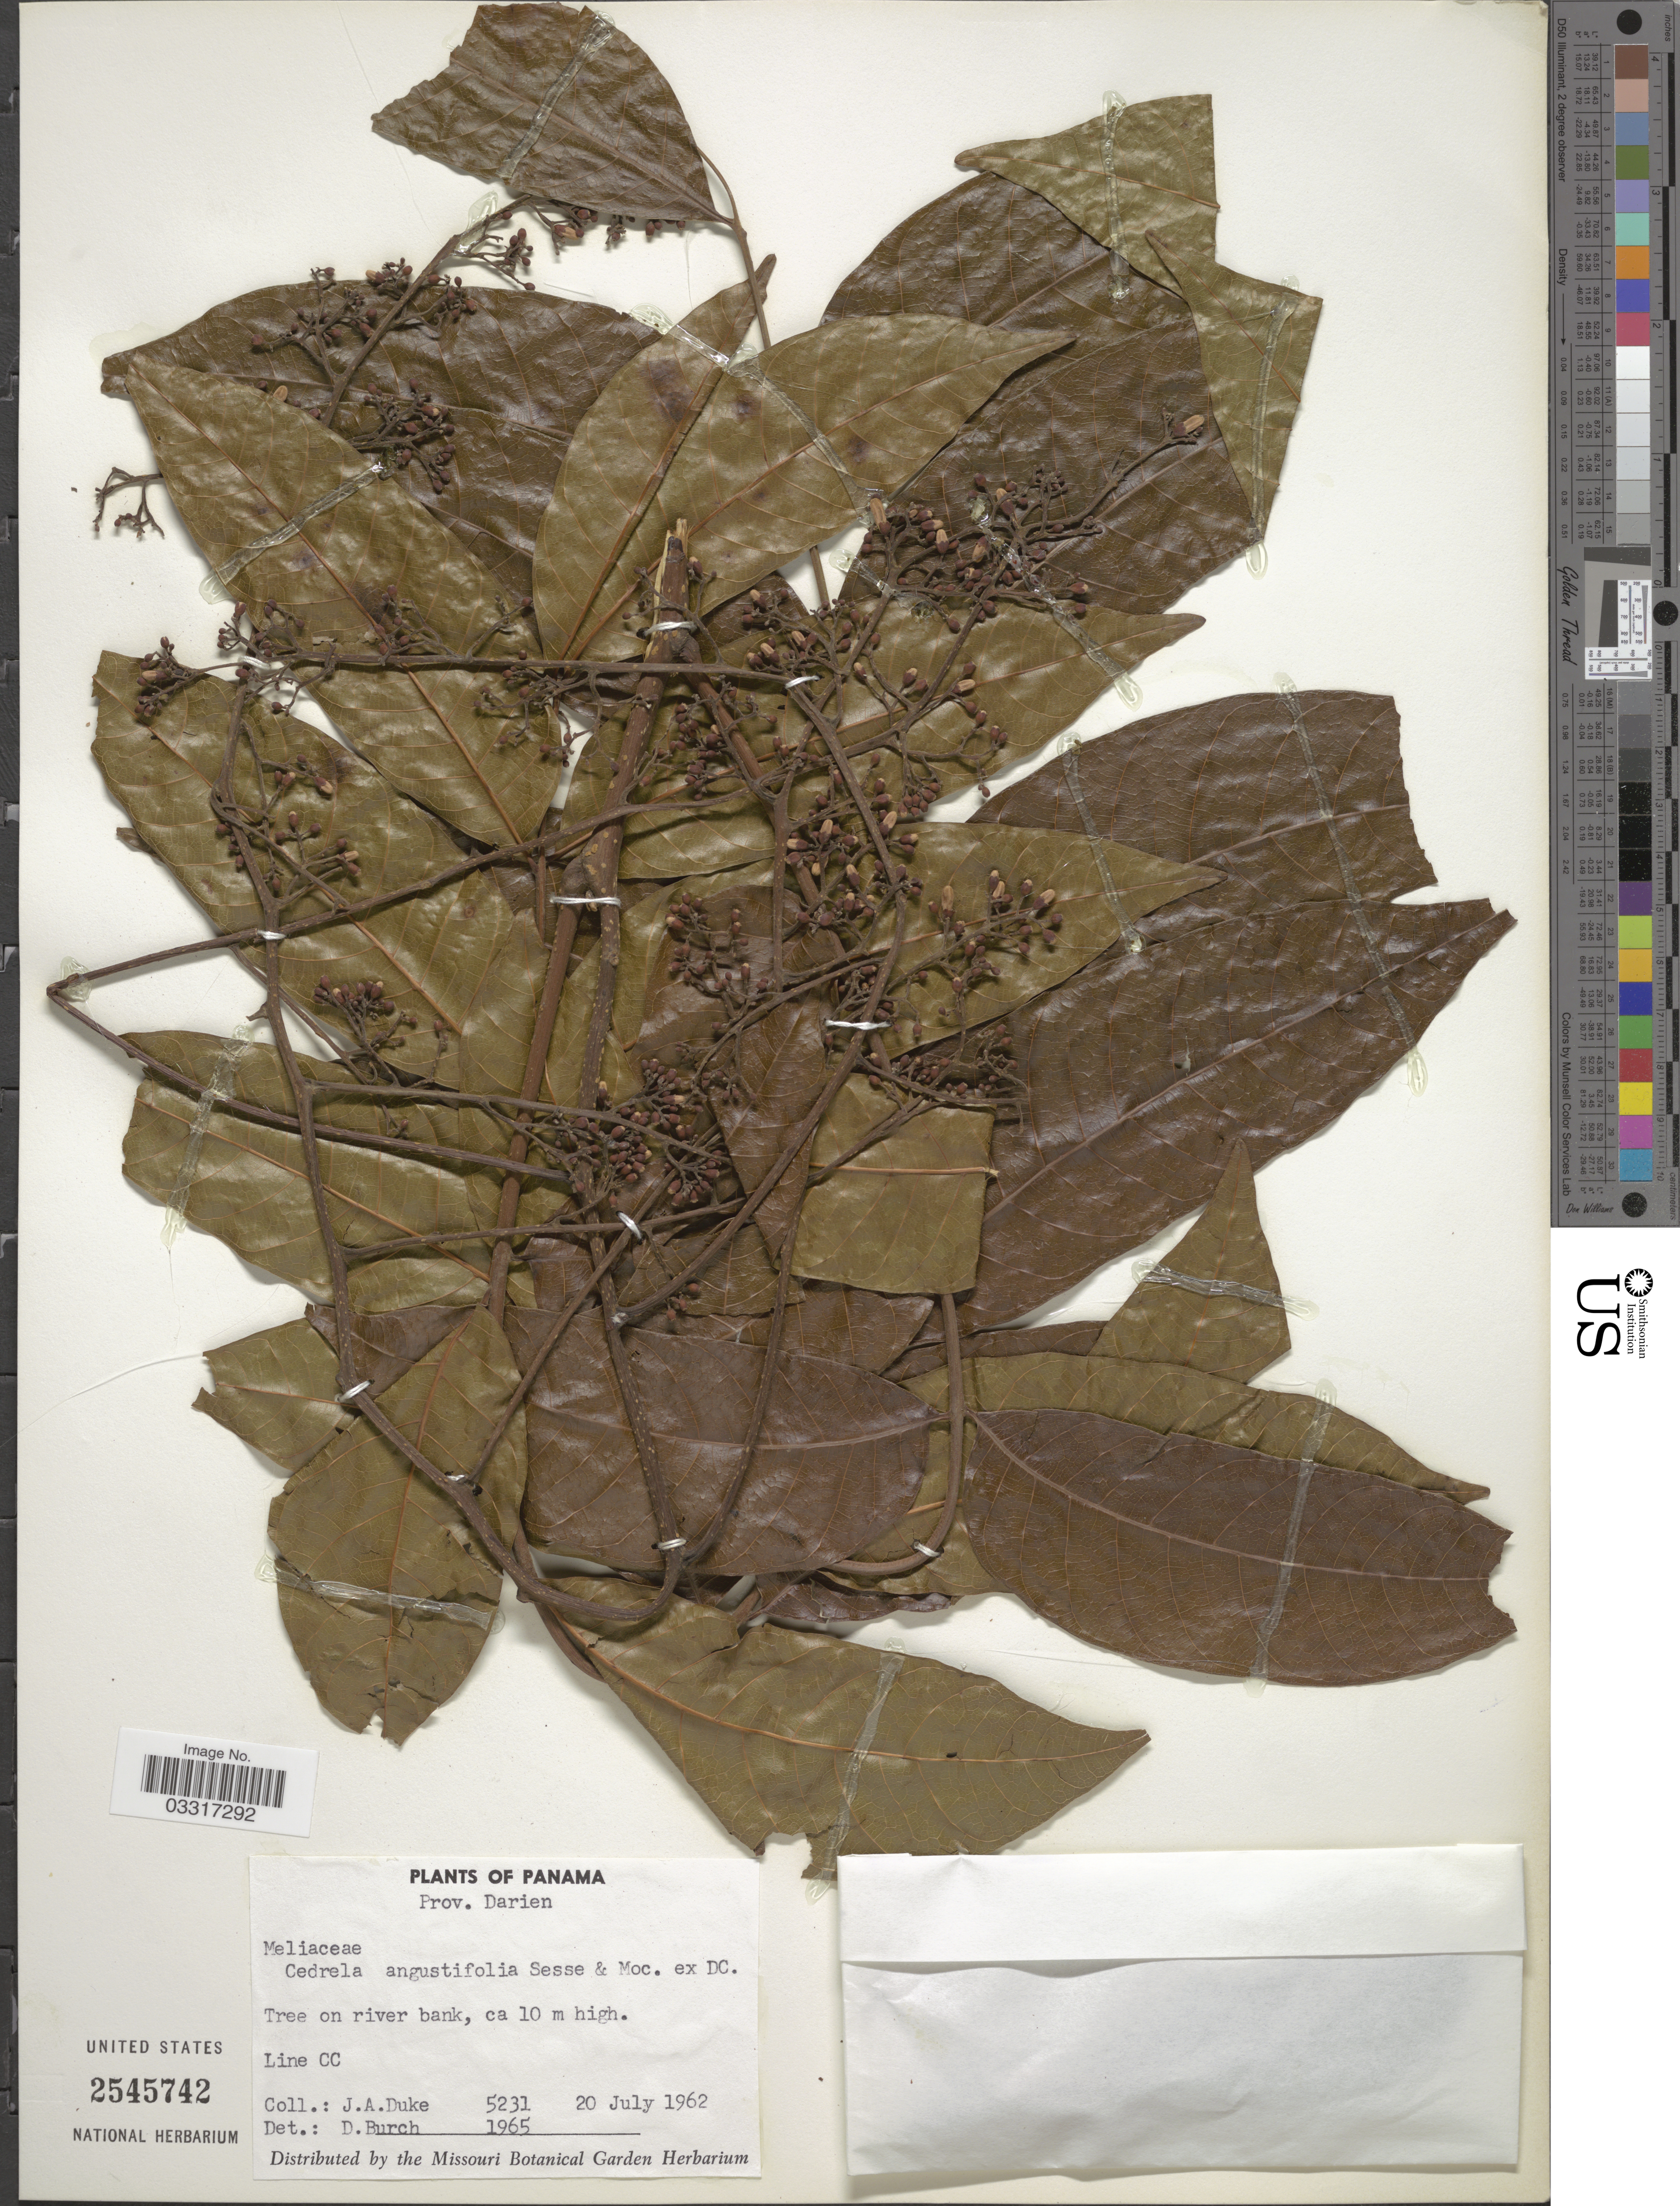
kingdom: Plantae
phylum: Tracheophyta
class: Magnoliopsida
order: Sapindales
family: Meliaceae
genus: Cedrela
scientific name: Cedrela angustifolia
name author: DC.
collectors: J. A. Duke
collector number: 5231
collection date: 1962-07-20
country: Panama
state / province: Darién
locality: Line CC. [unsure placement]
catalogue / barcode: US 2545742